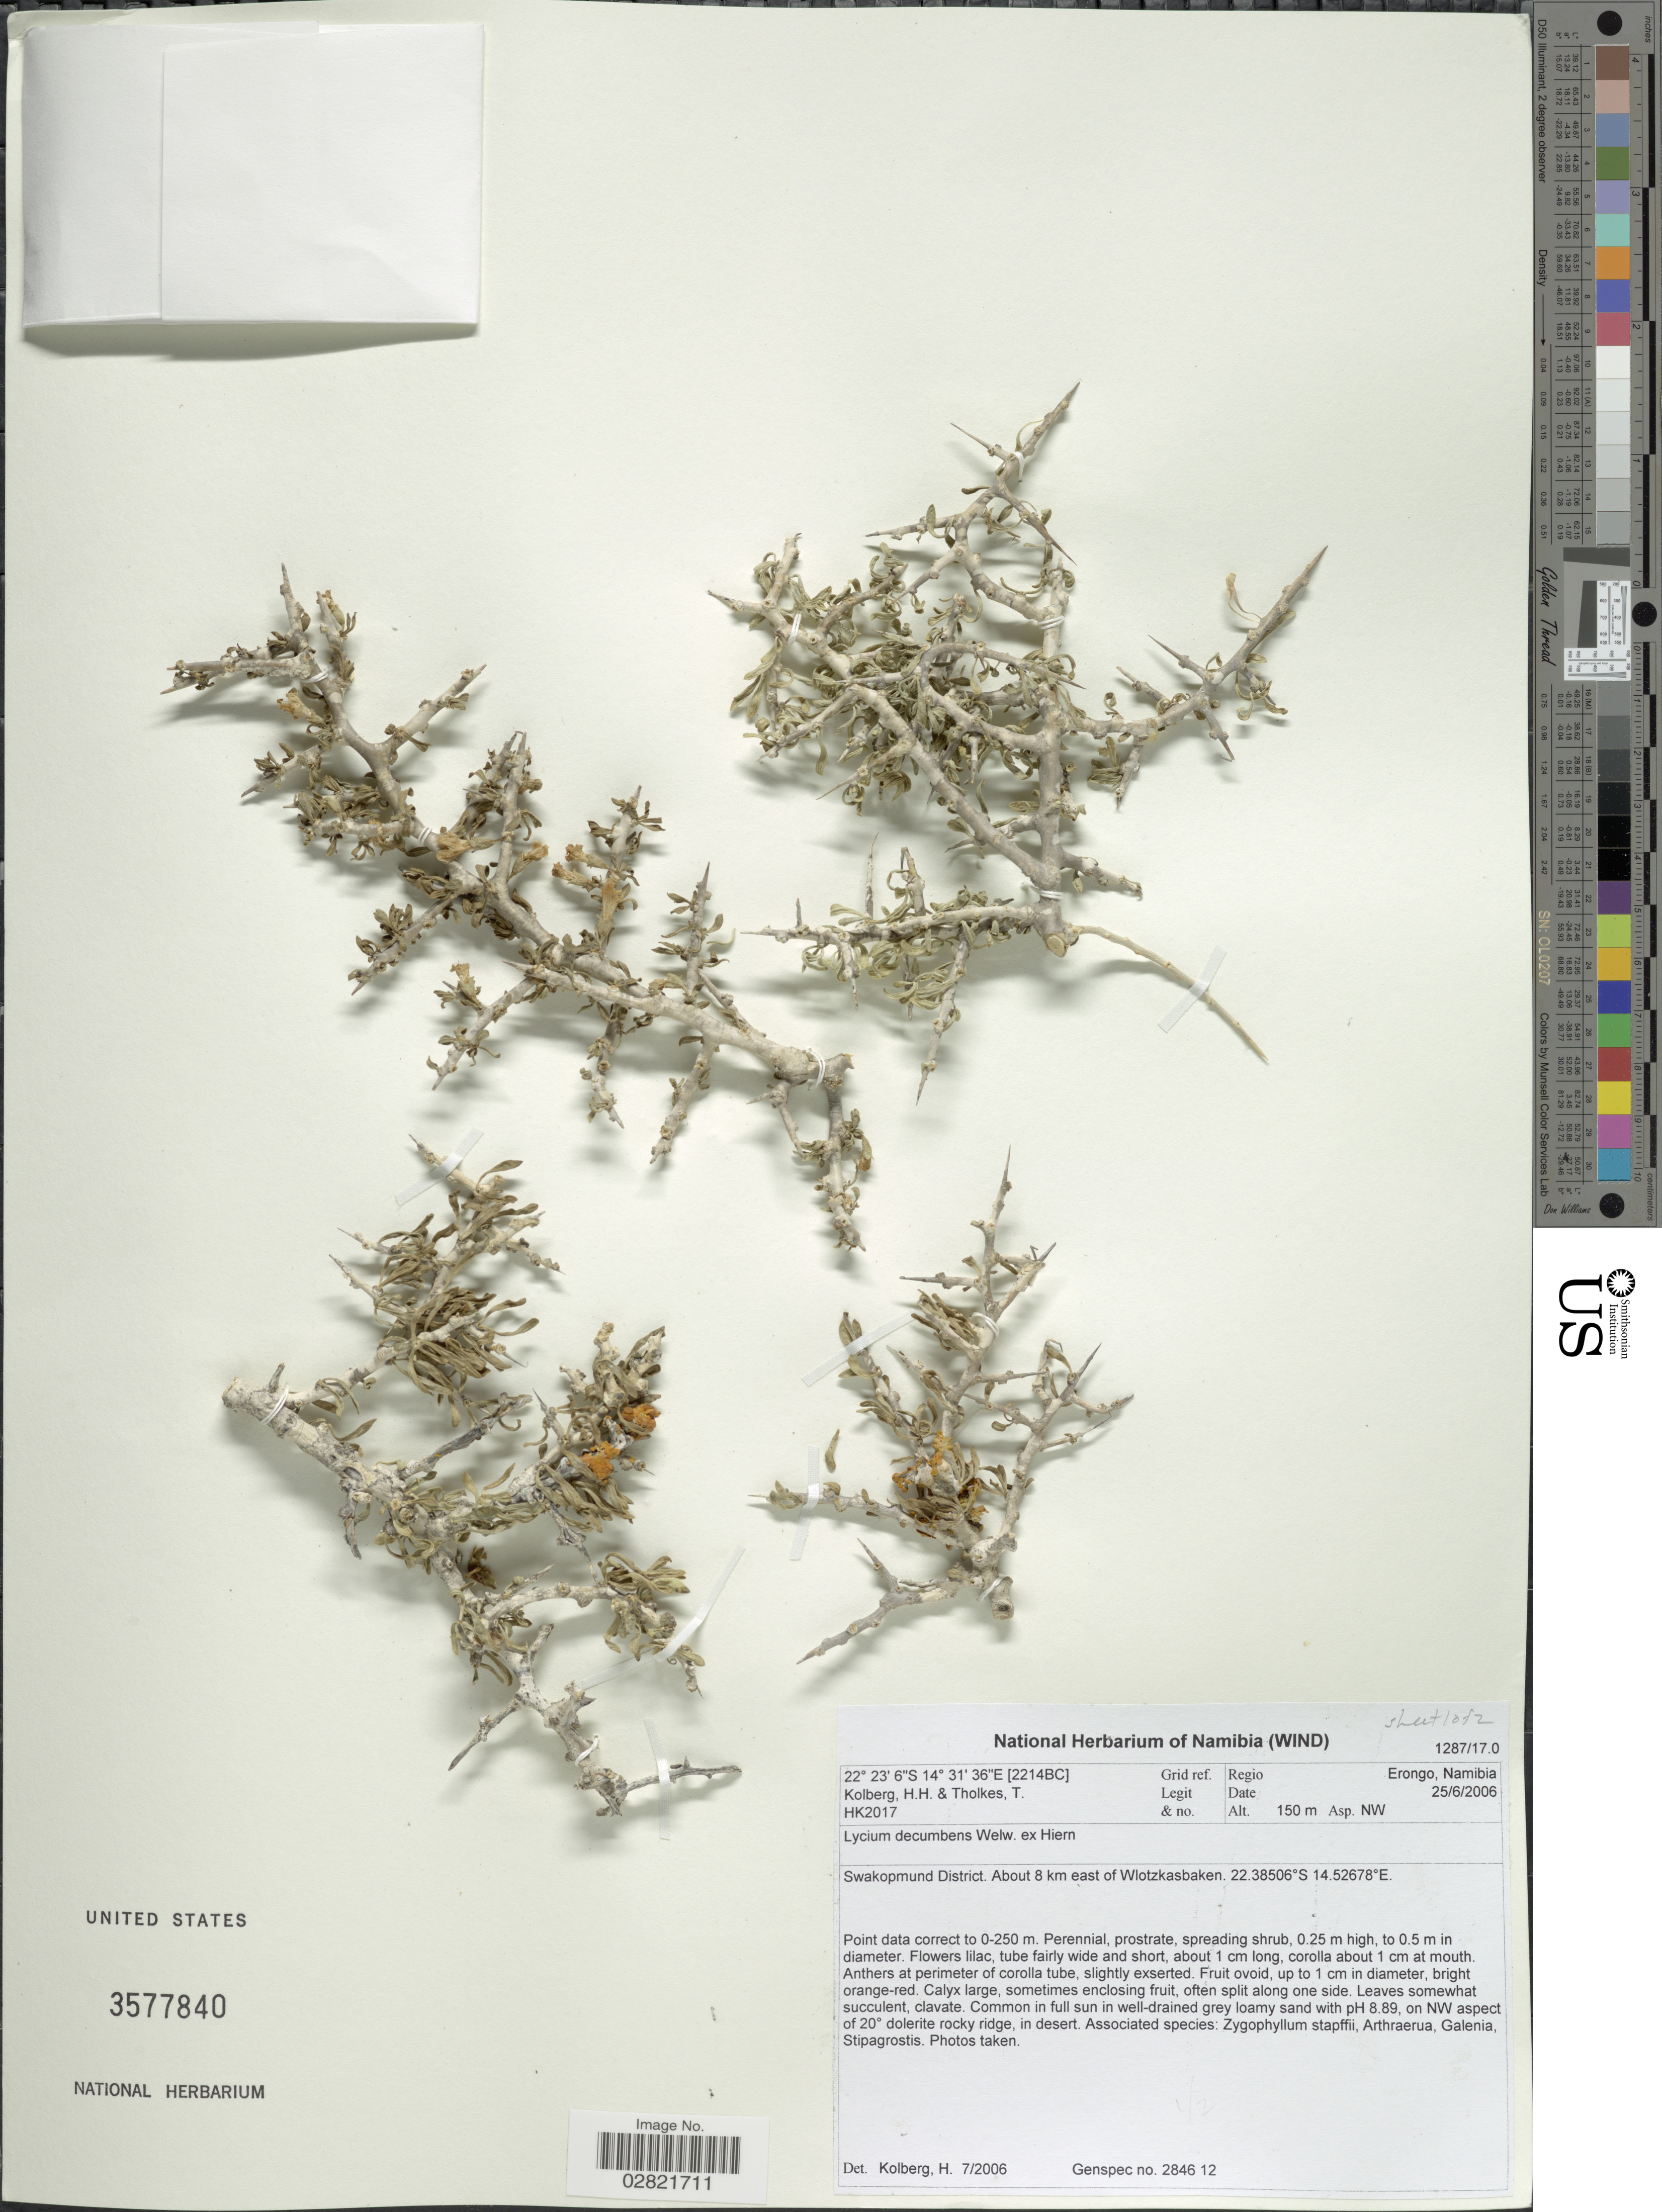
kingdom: Plantae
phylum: Tracheophyta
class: Magnoliopsida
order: Solanales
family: Solanaceae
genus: Lycium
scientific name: Lycium decumbens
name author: Welw. ex Hiern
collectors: H. H. Kolberg & T. Tholkes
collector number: HK2017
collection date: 2006-06-25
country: Namibia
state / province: Erongo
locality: Regio Erongo. Swakopmund District. About 8 km east of Wlotzkasbaken.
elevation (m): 150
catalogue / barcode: US 3577840